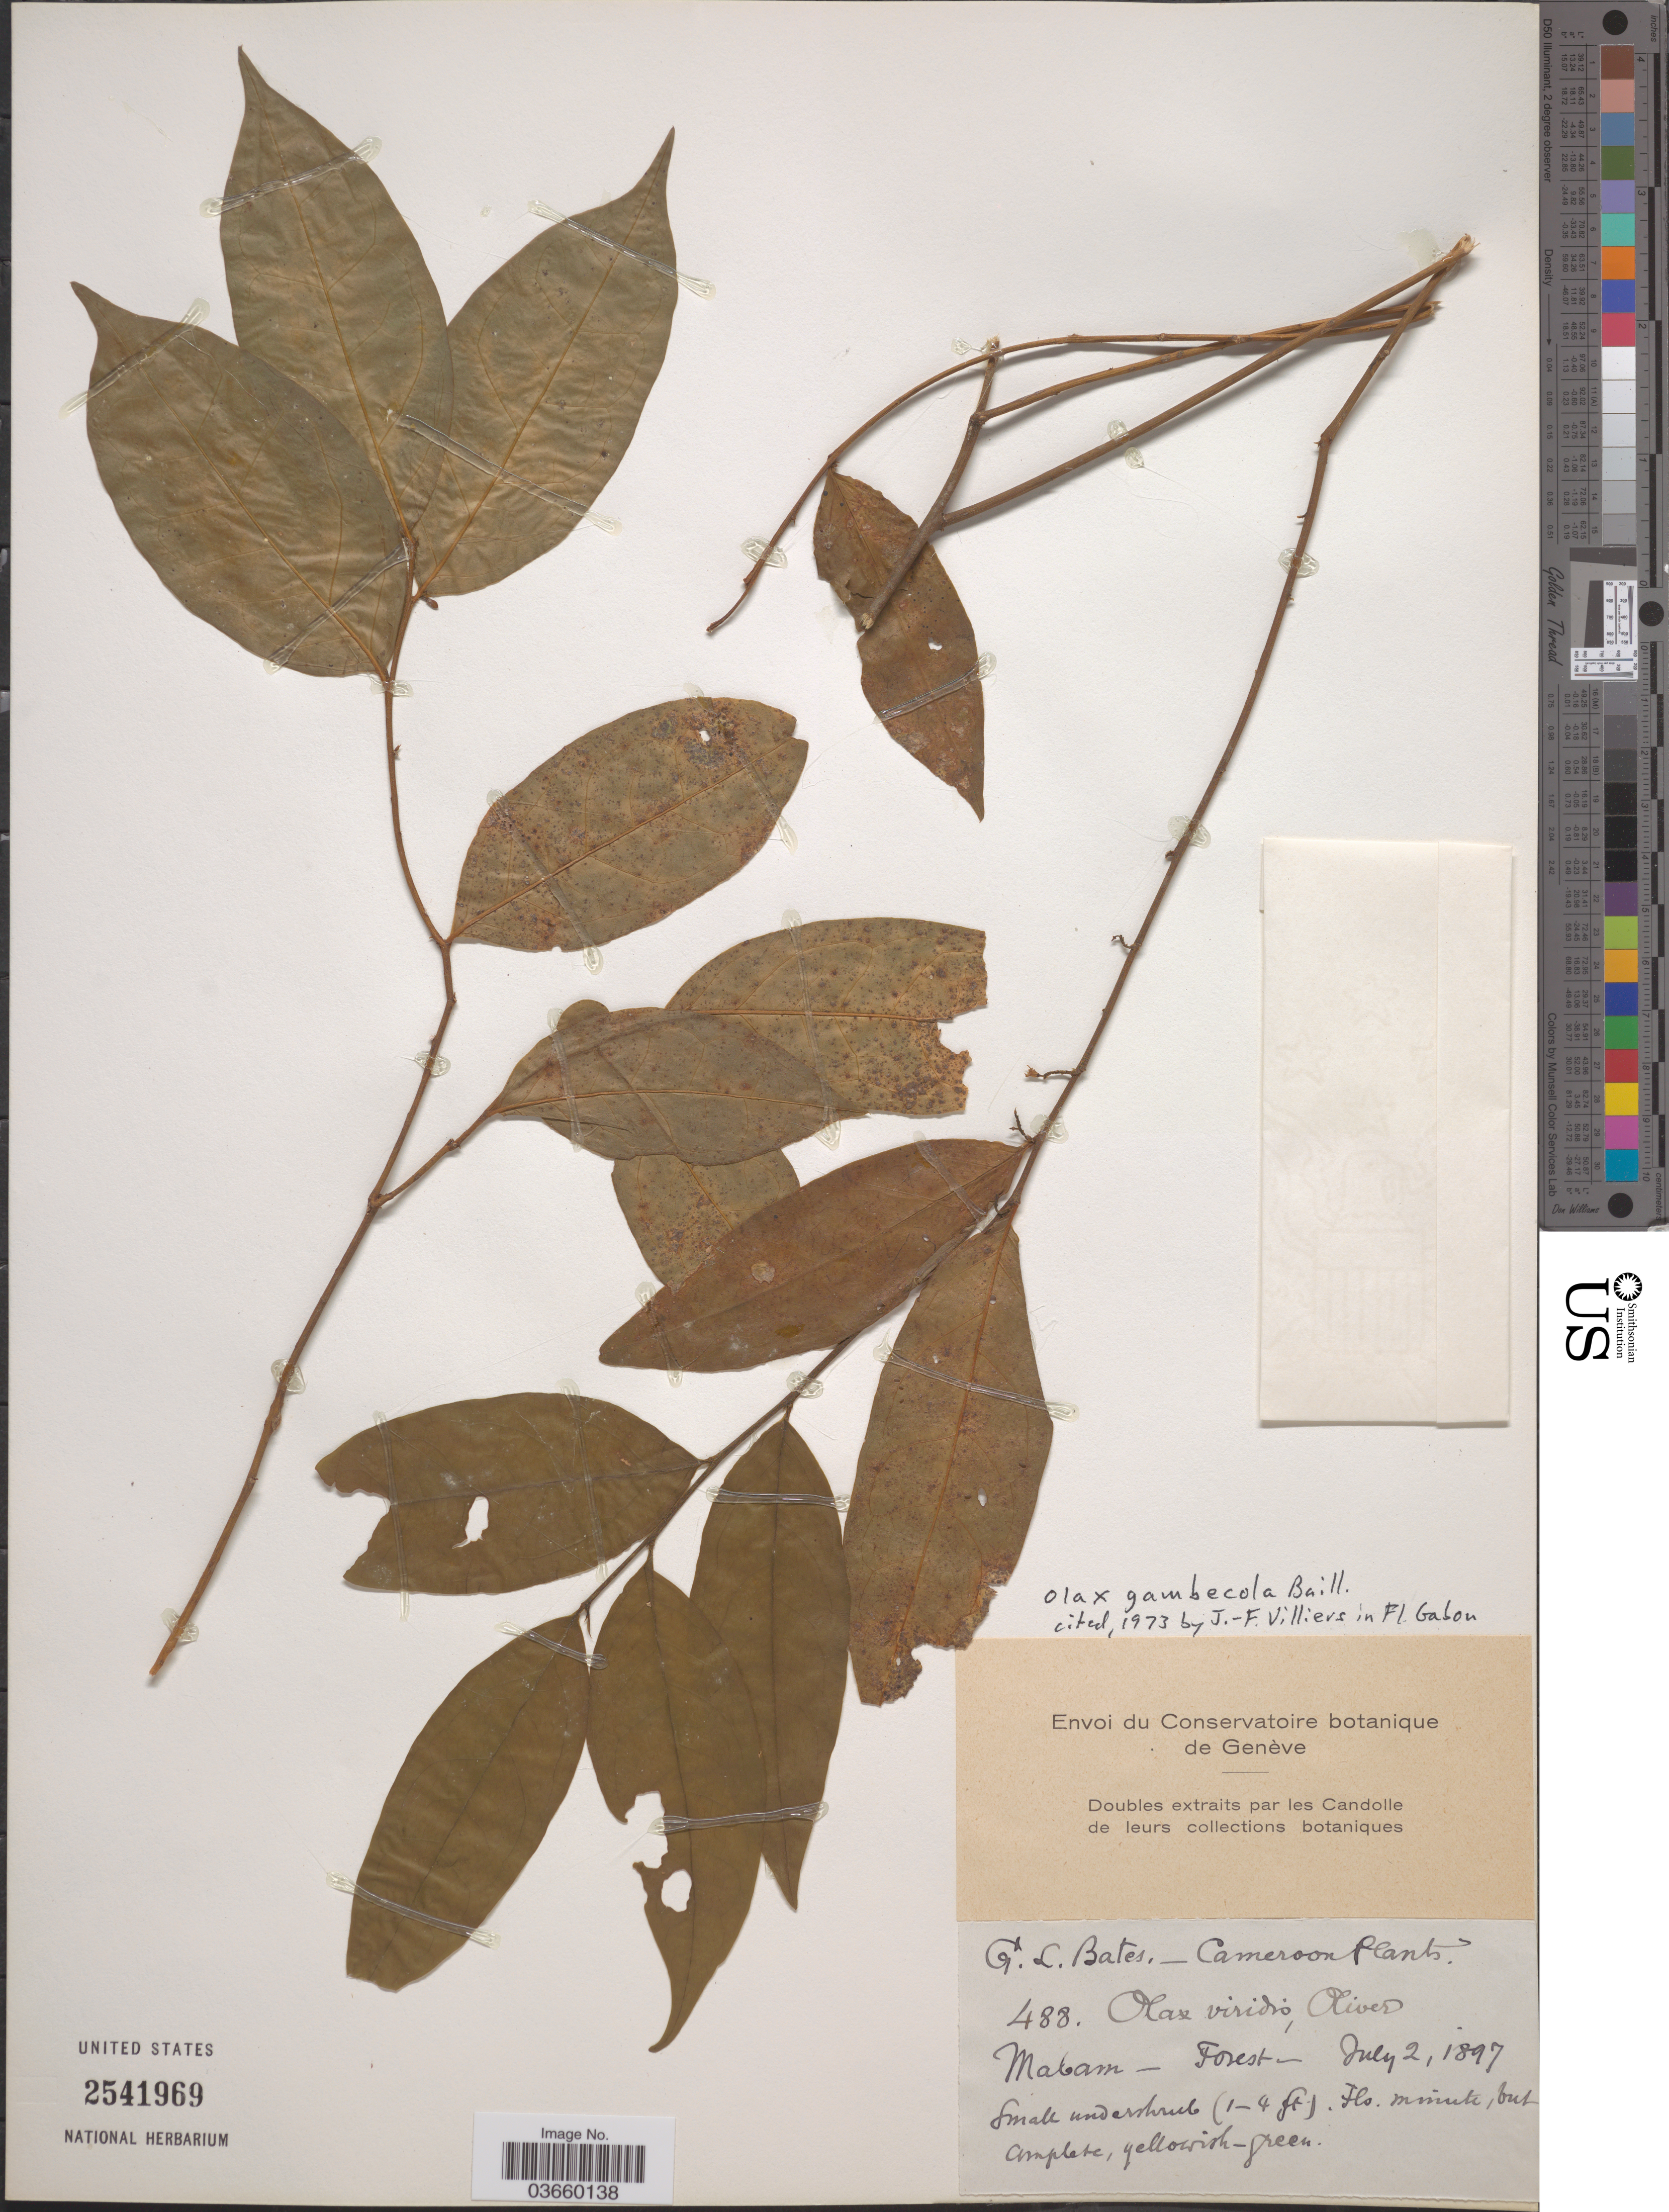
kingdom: Plantae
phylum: Tracheophyta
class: Magnoliopsida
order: Santalales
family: Olacaceae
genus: Olax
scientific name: Olax gambecola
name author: Baill.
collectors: G. Bates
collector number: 488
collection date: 1897-07-02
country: Cameroon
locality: Mabam.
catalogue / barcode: US 2541969